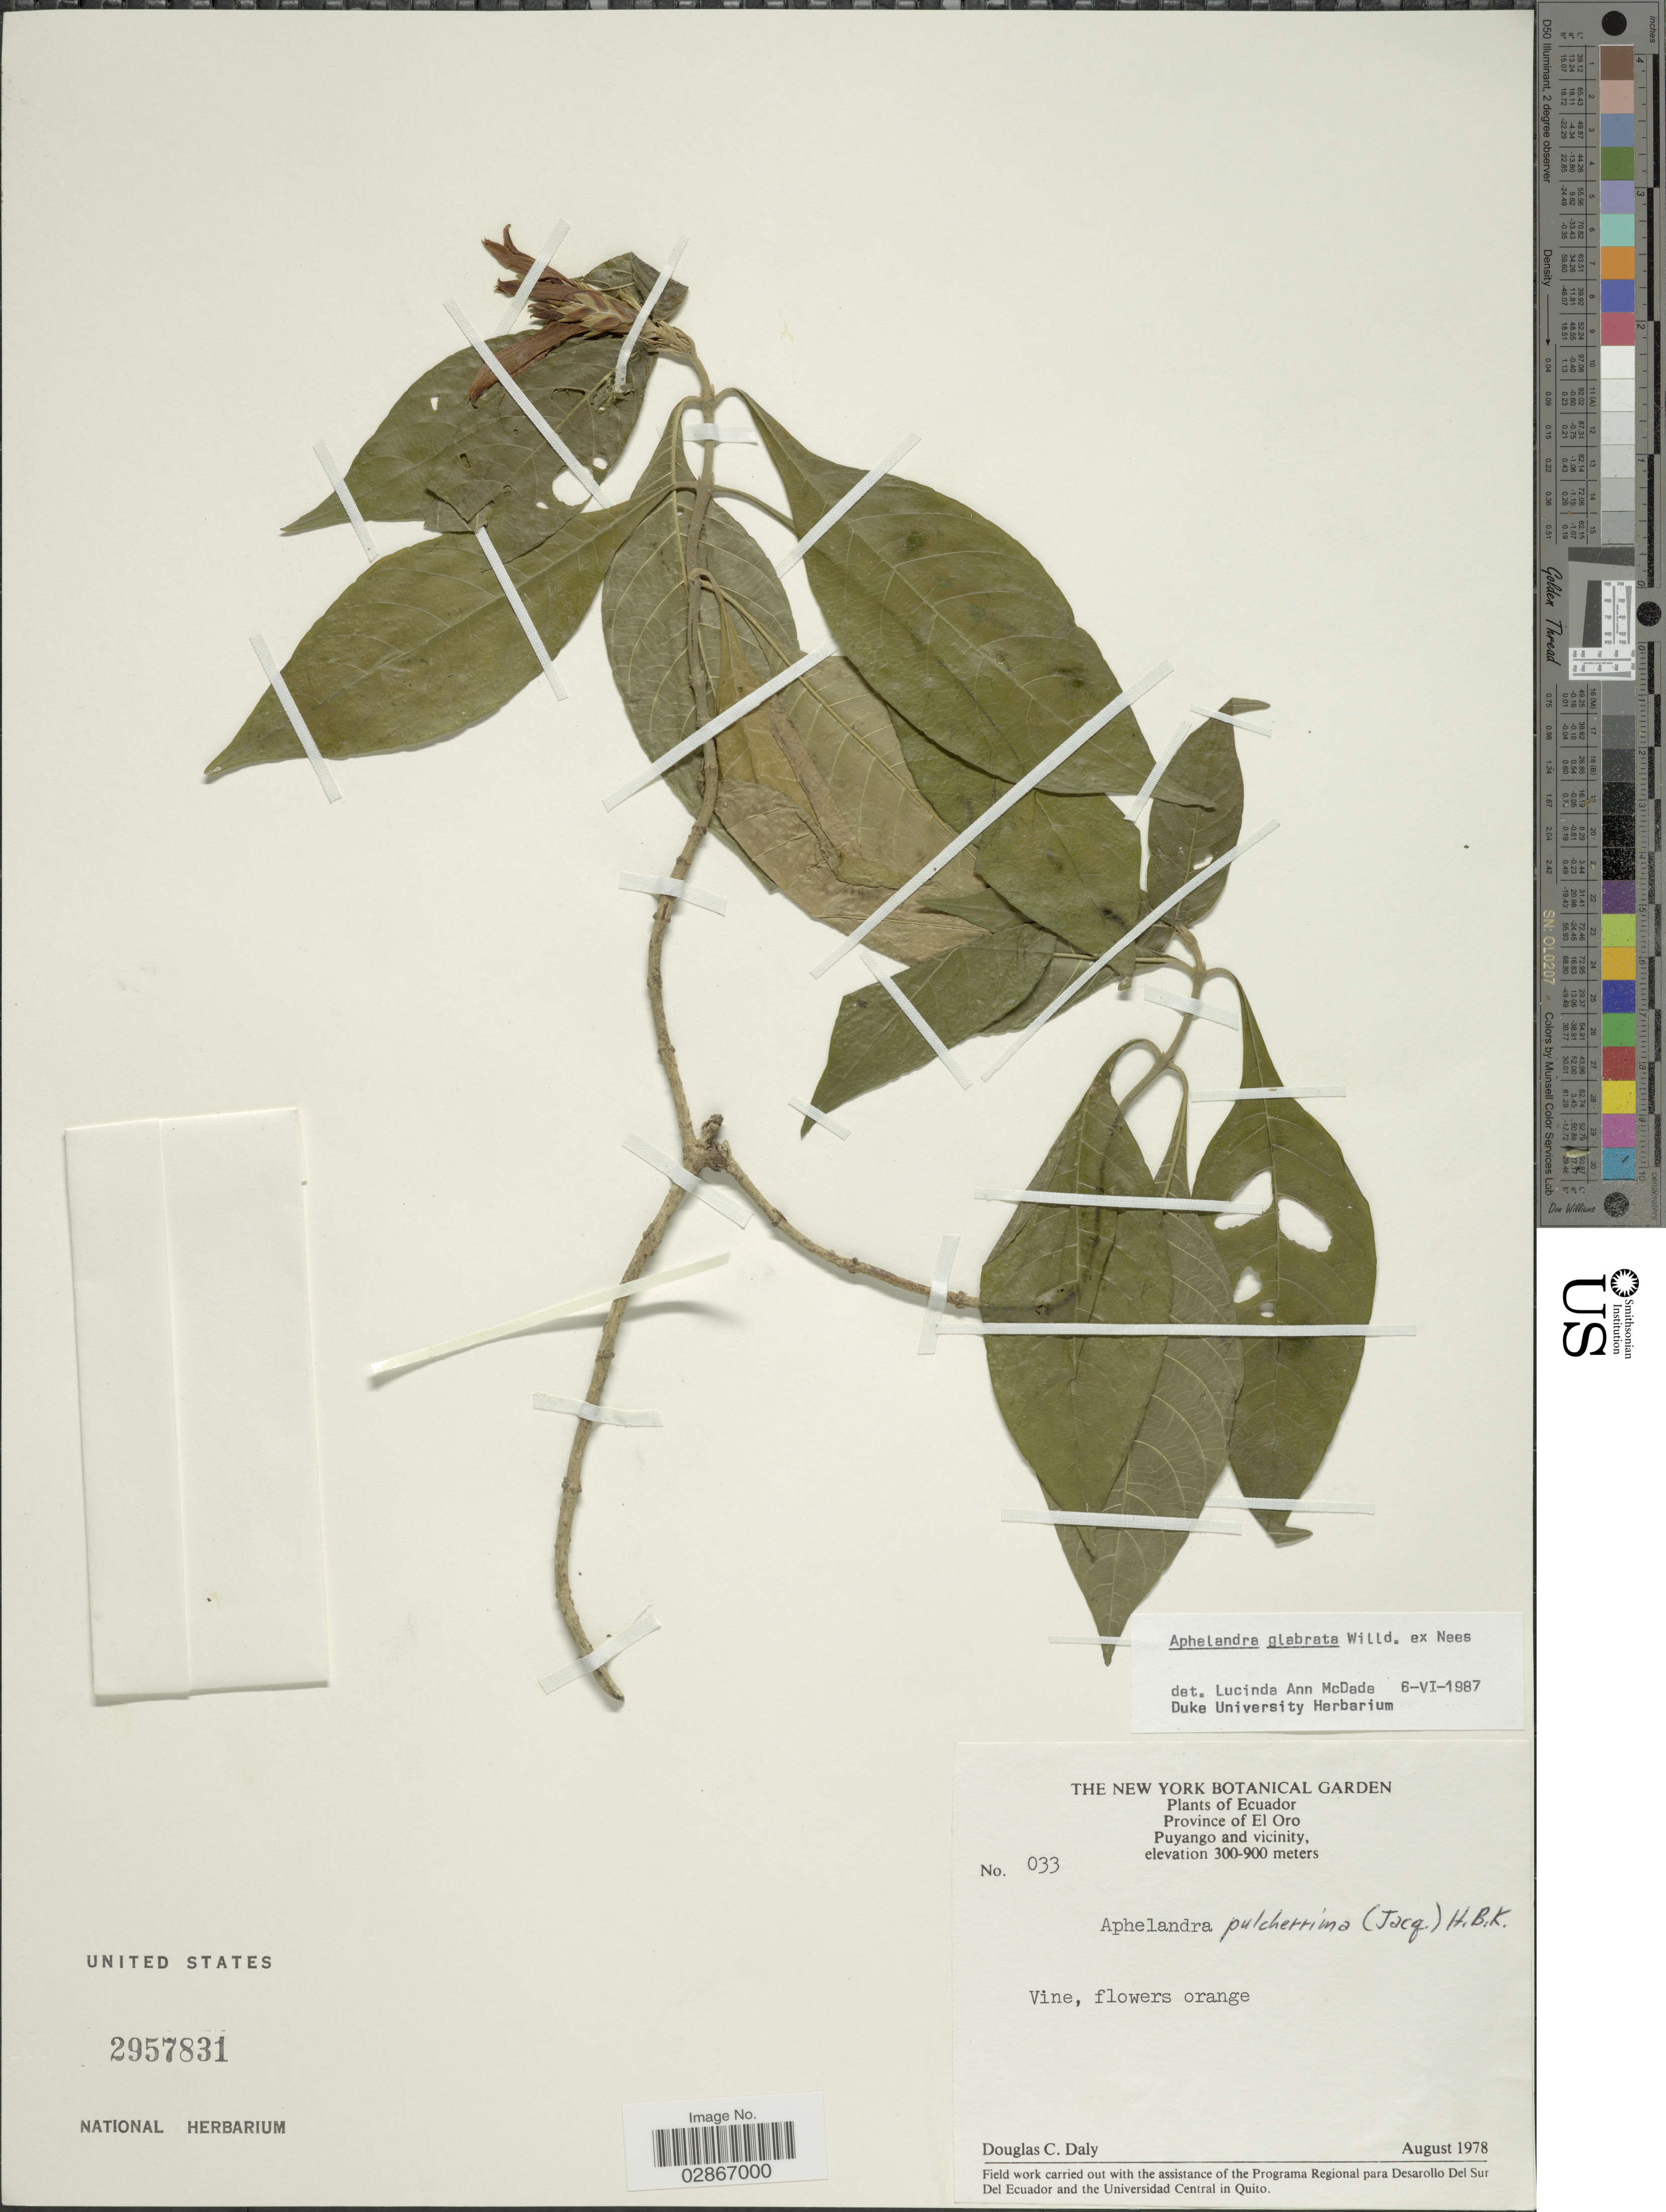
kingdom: Plantae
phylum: Tracheophyta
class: Magnoliopsida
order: Lamiales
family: Acanthaceae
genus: Aphelandra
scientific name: Aphelandra glabrata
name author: Willd. ex Nees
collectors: D. C. Daly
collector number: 033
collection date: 1978-08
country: Ecuador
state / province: El Oro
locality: Puyango and vicinity.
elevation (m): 300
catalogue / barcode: US 2957831